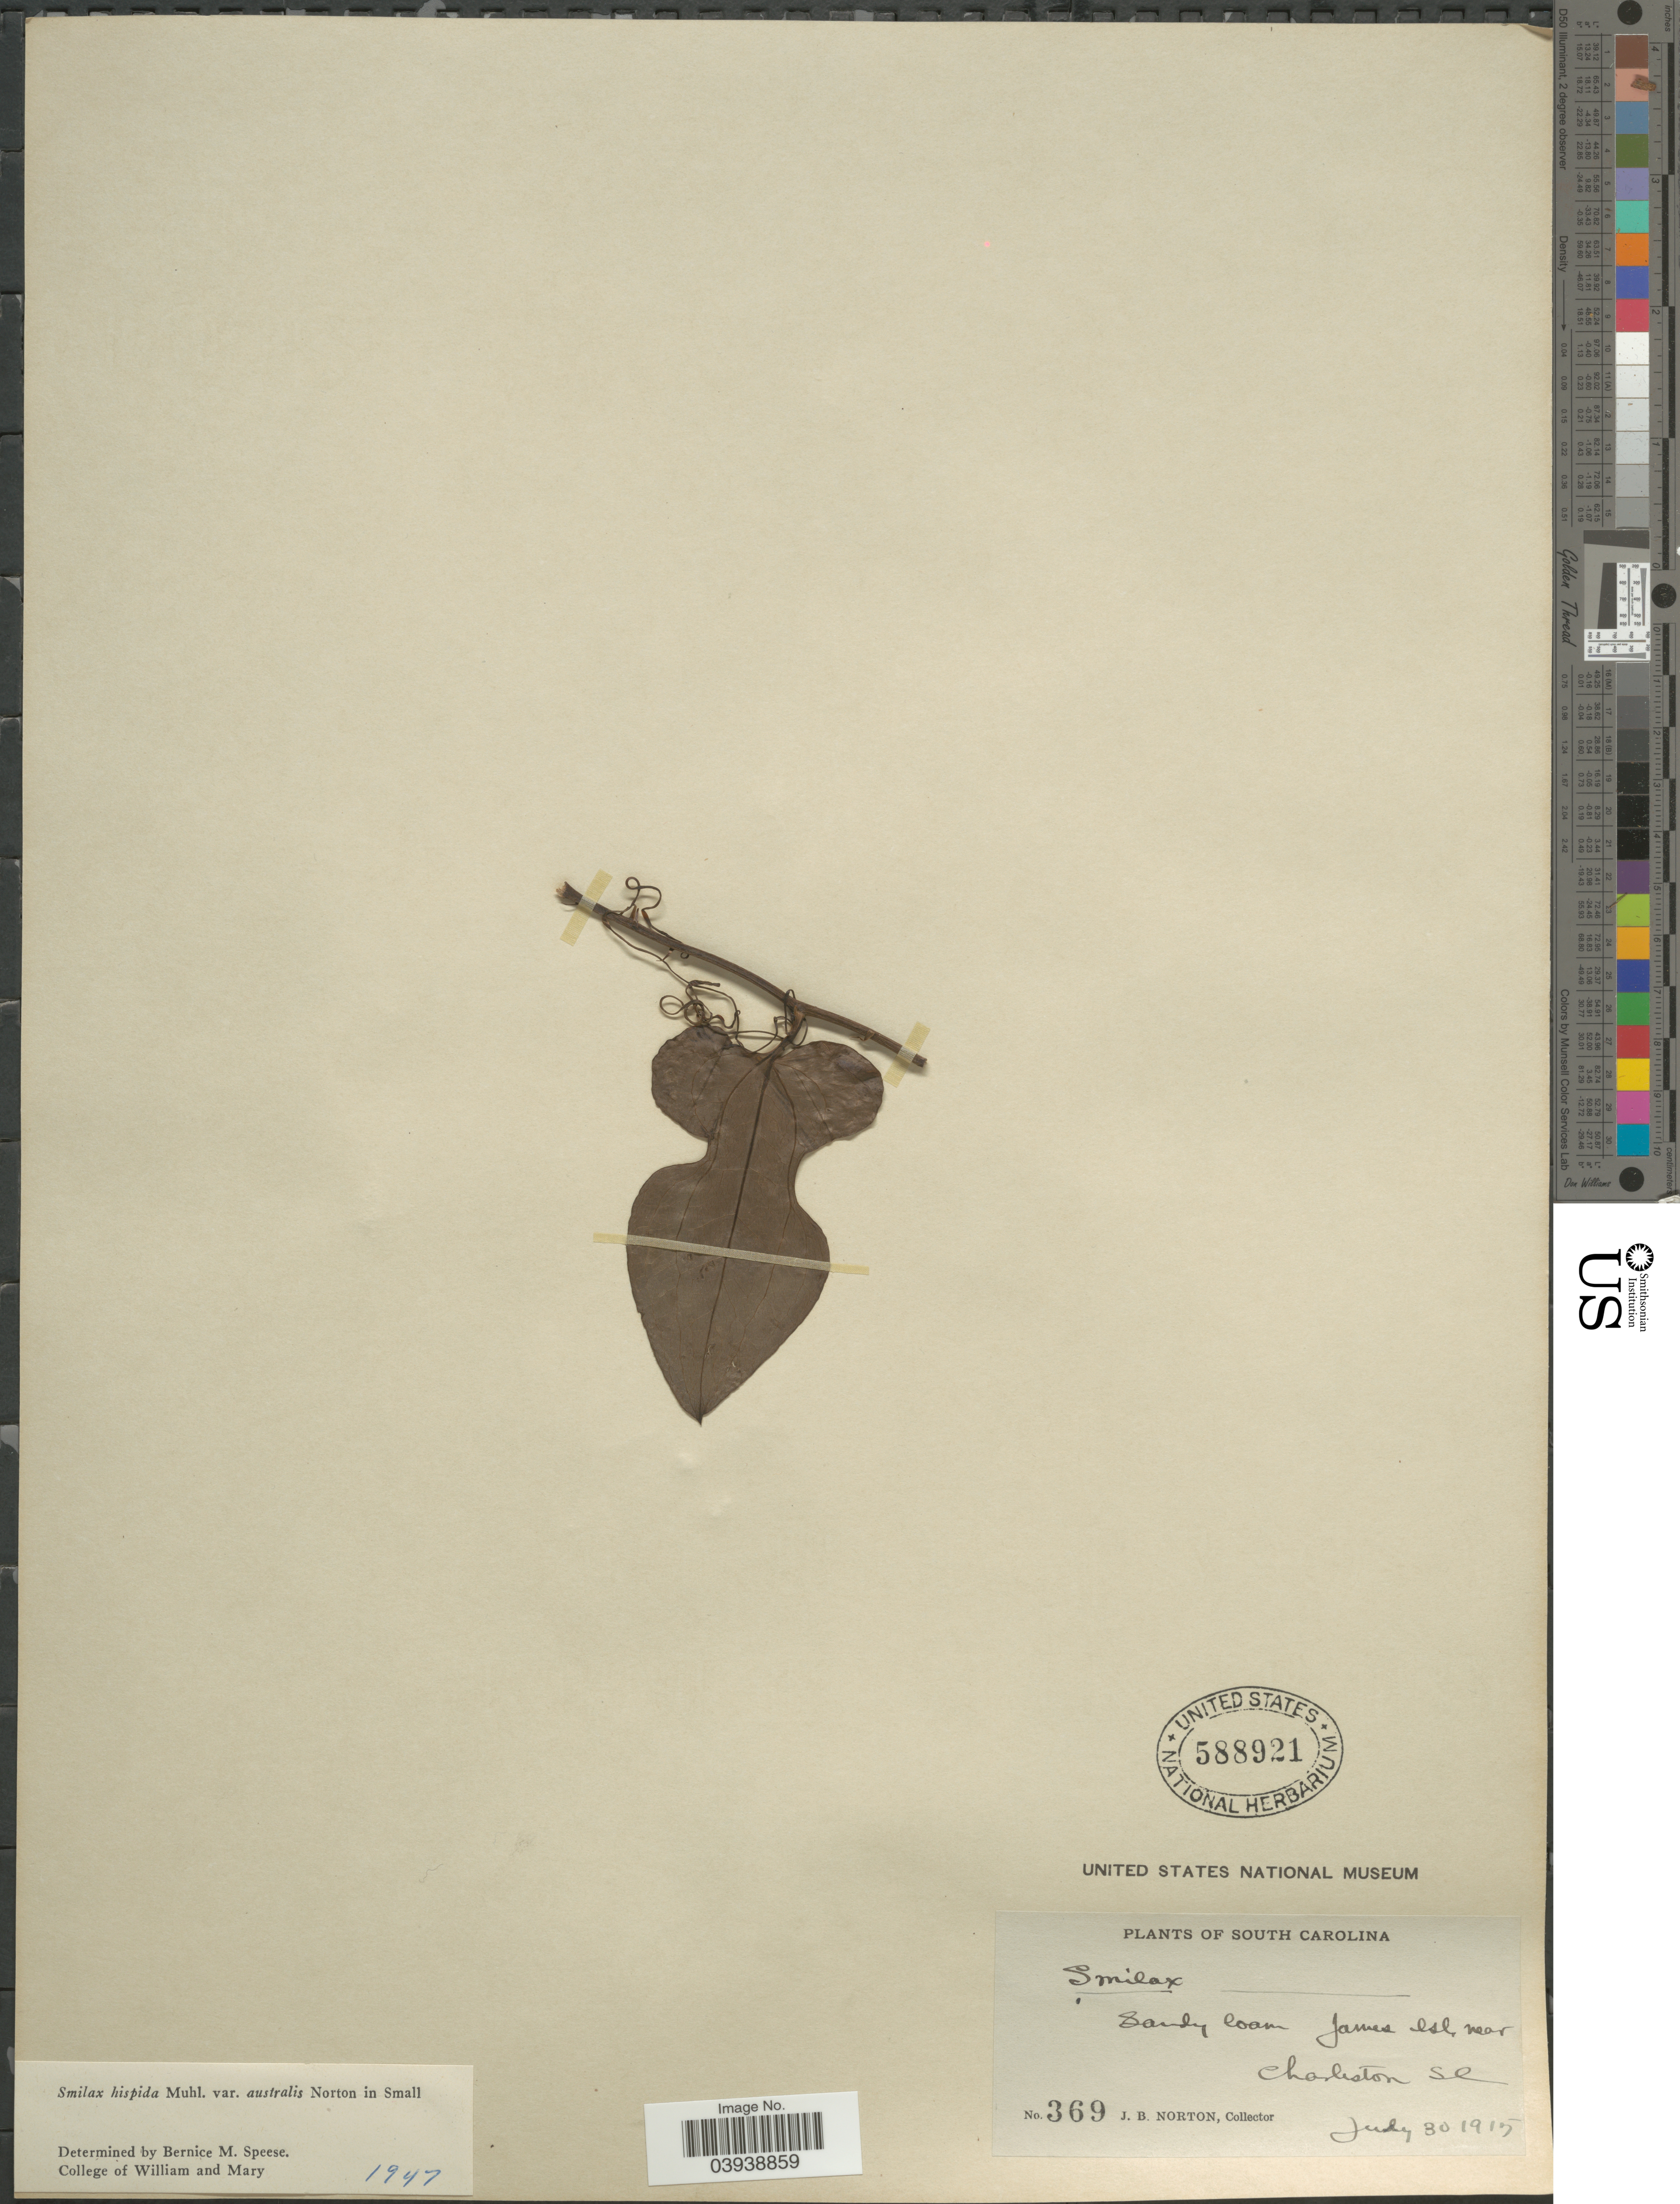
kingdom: Plantae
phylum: Tracheophyta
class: Liliopsida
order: Liliales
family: Smilacaceae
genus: Smilax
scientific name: Smilax hispida var. australis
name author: Small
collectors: J. B. Norton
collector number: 369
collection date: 1915-07-30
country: United States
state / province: South Carolina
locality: Sandy loam James isl. near Charleston.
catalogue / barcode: US 588921